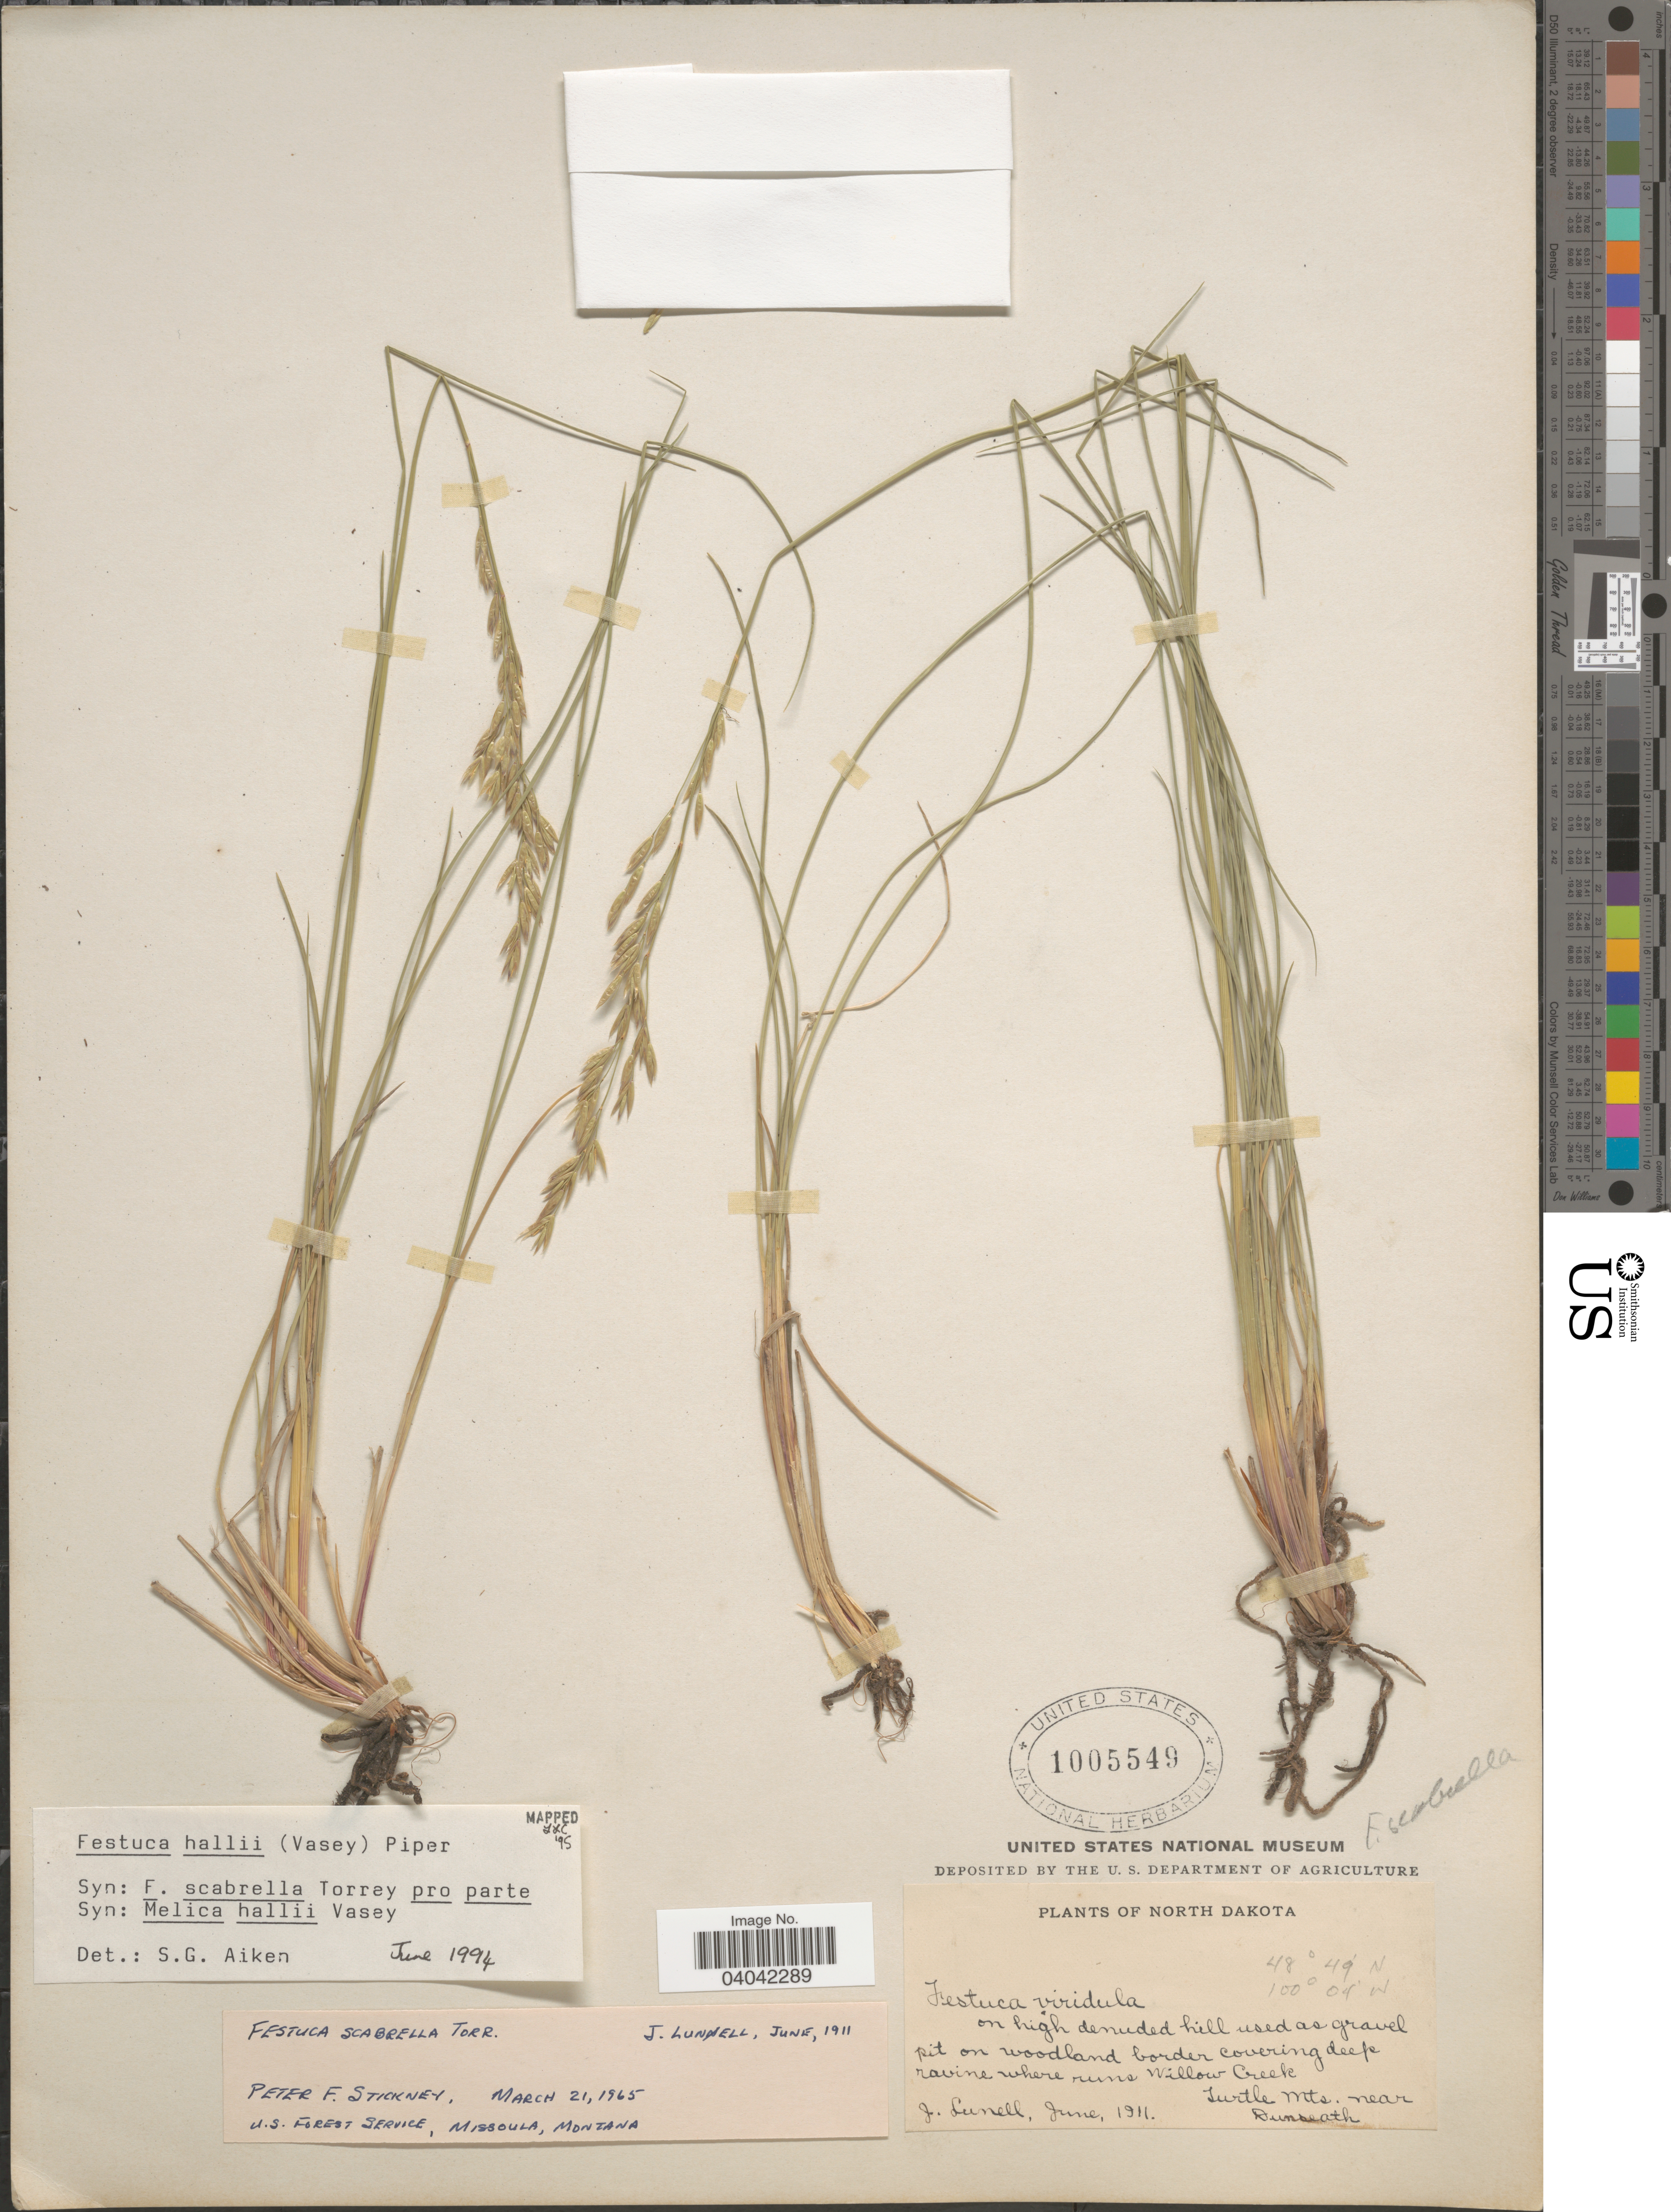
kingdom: Plantae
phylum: Tracheophyta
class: Liliopsida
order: Poales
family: Poaceae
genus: Festuca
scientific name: Festuca hallii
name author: (Vasey) Piper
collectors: J. Lunell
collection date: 1911-06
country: United States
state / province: North Dakota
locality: Willow Creek. Turtle Mts. near Dunseath.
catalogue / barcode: US 1005549